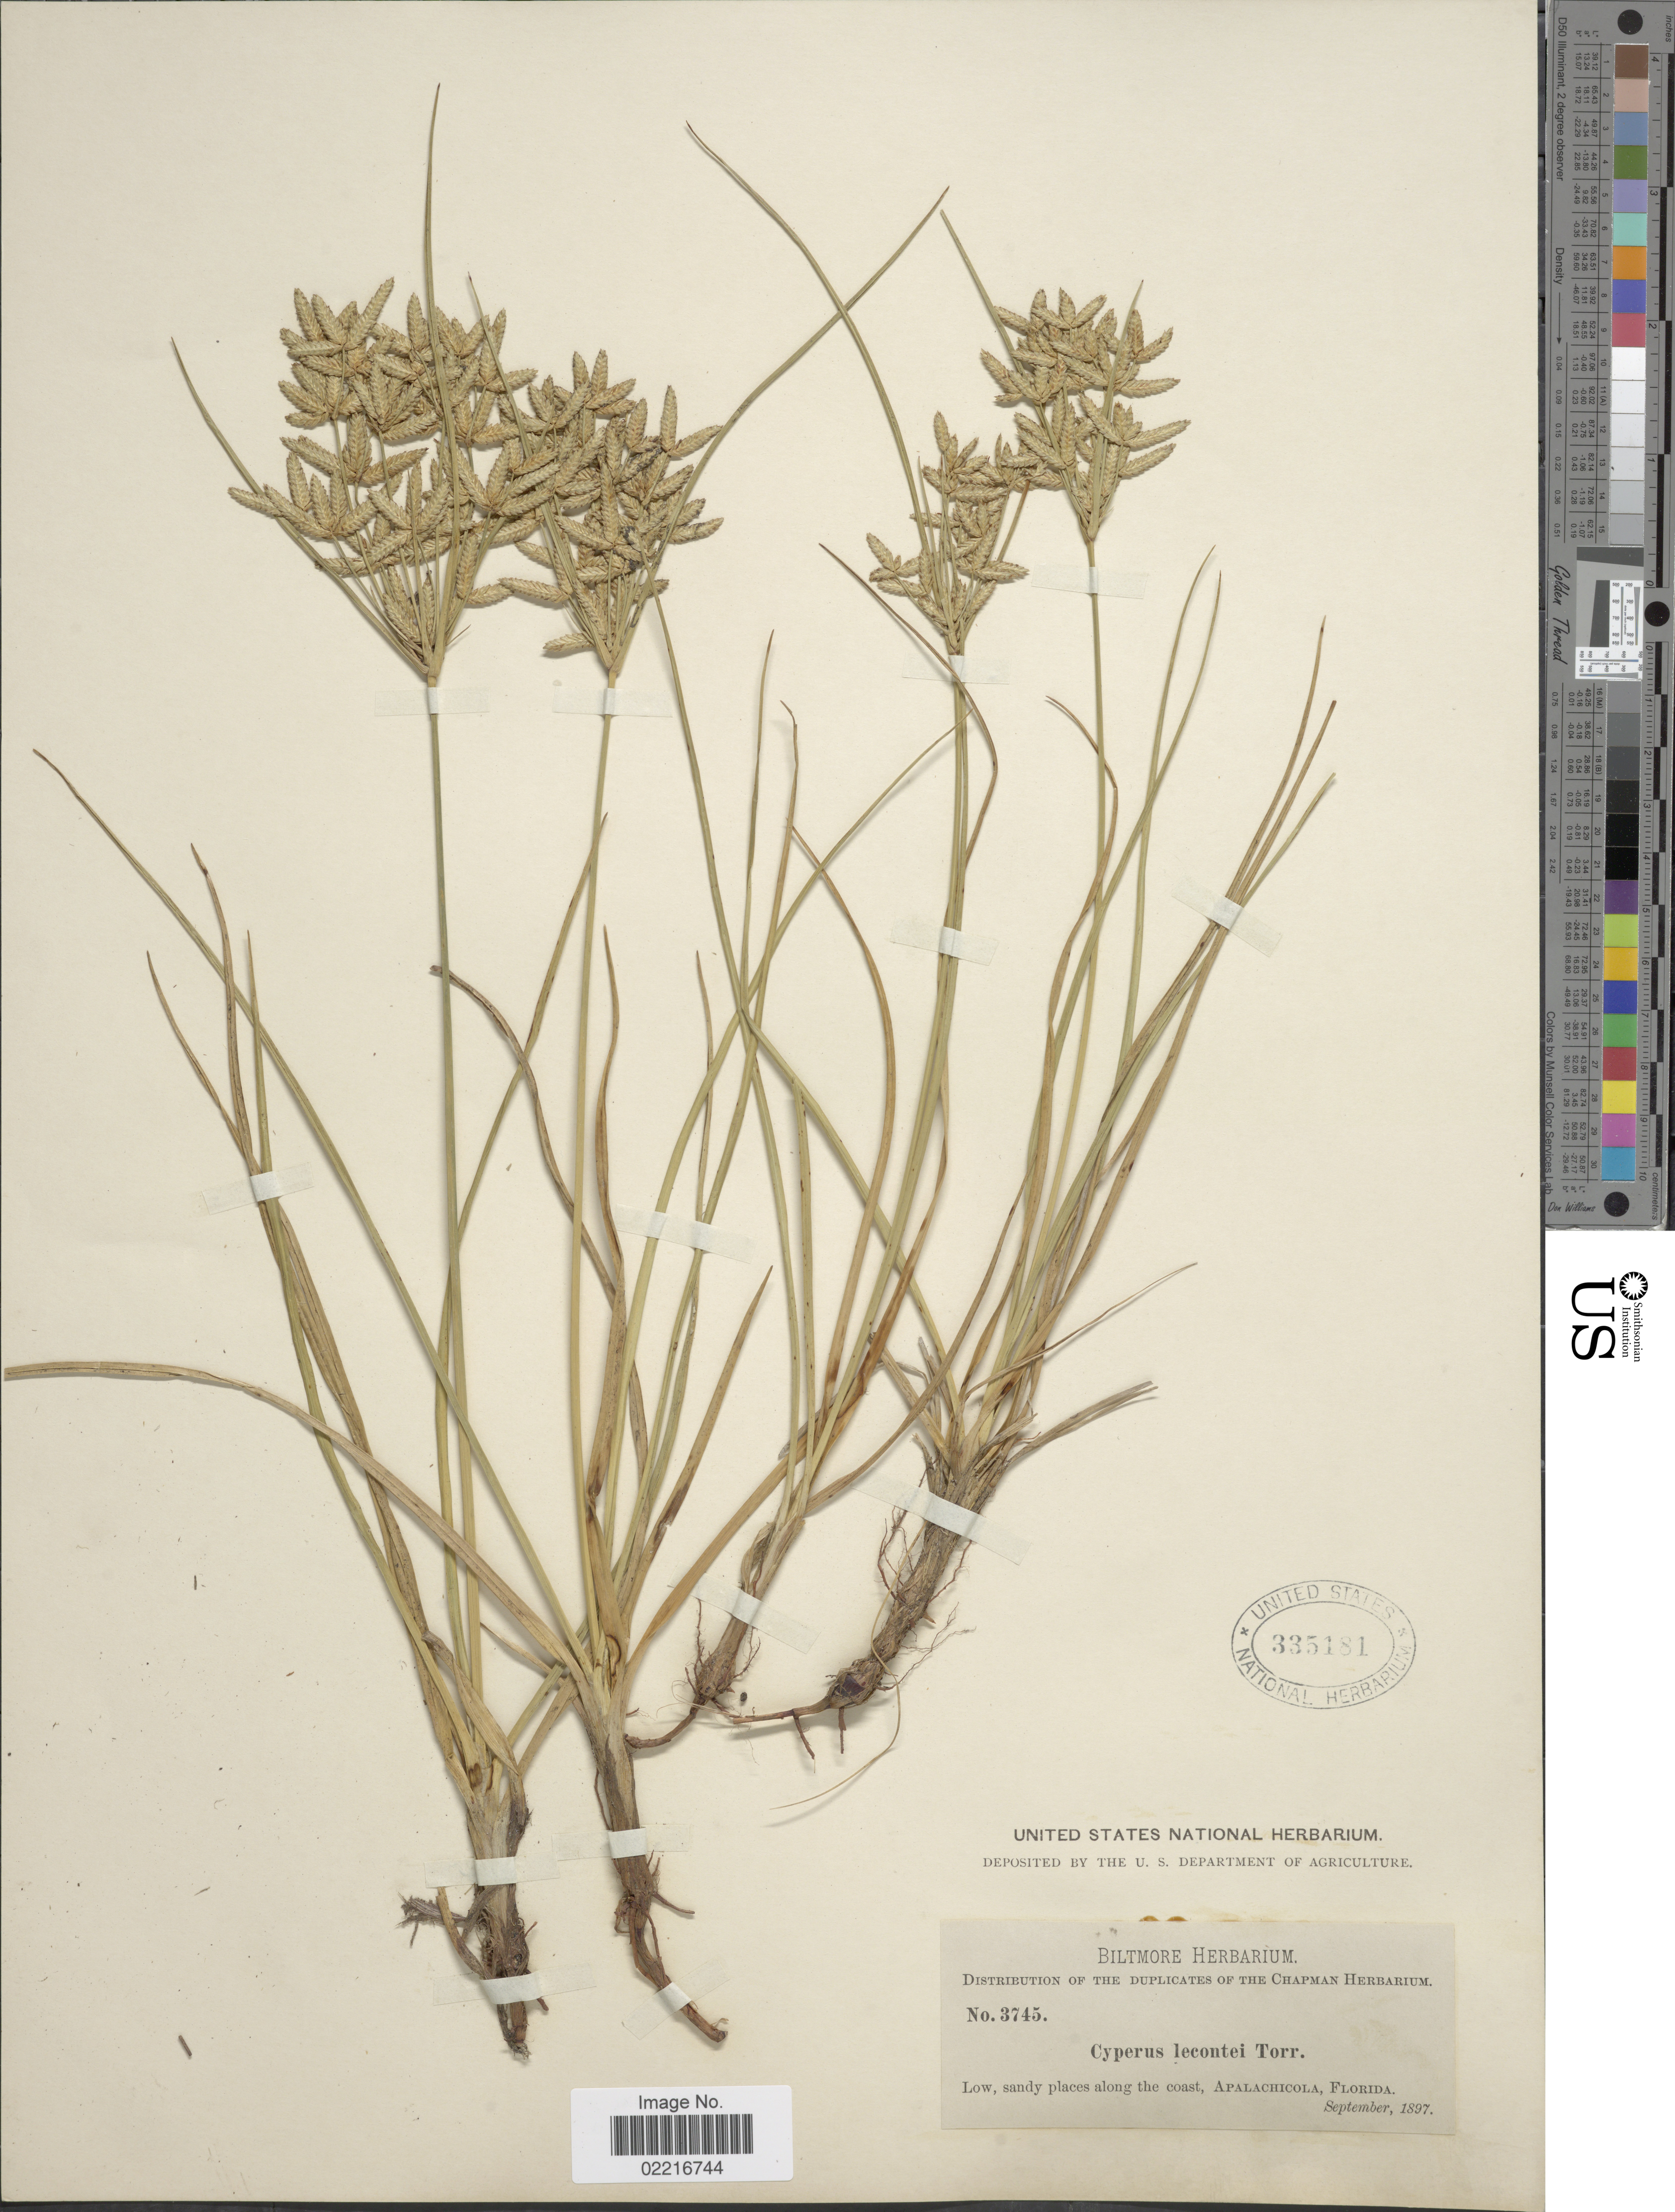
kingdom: Plantae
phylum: Tracheophyta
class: Liliopsida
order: Poales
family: Cyperaceae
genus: Cyperus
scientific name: Cyperus lecontei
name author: Torr. ex Steud.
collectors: ex herb. Biltmore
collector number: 3745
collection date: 1897-09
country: United States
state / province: Florida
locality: Sandy places along the coast, Apalachicola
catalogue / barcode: US 335181